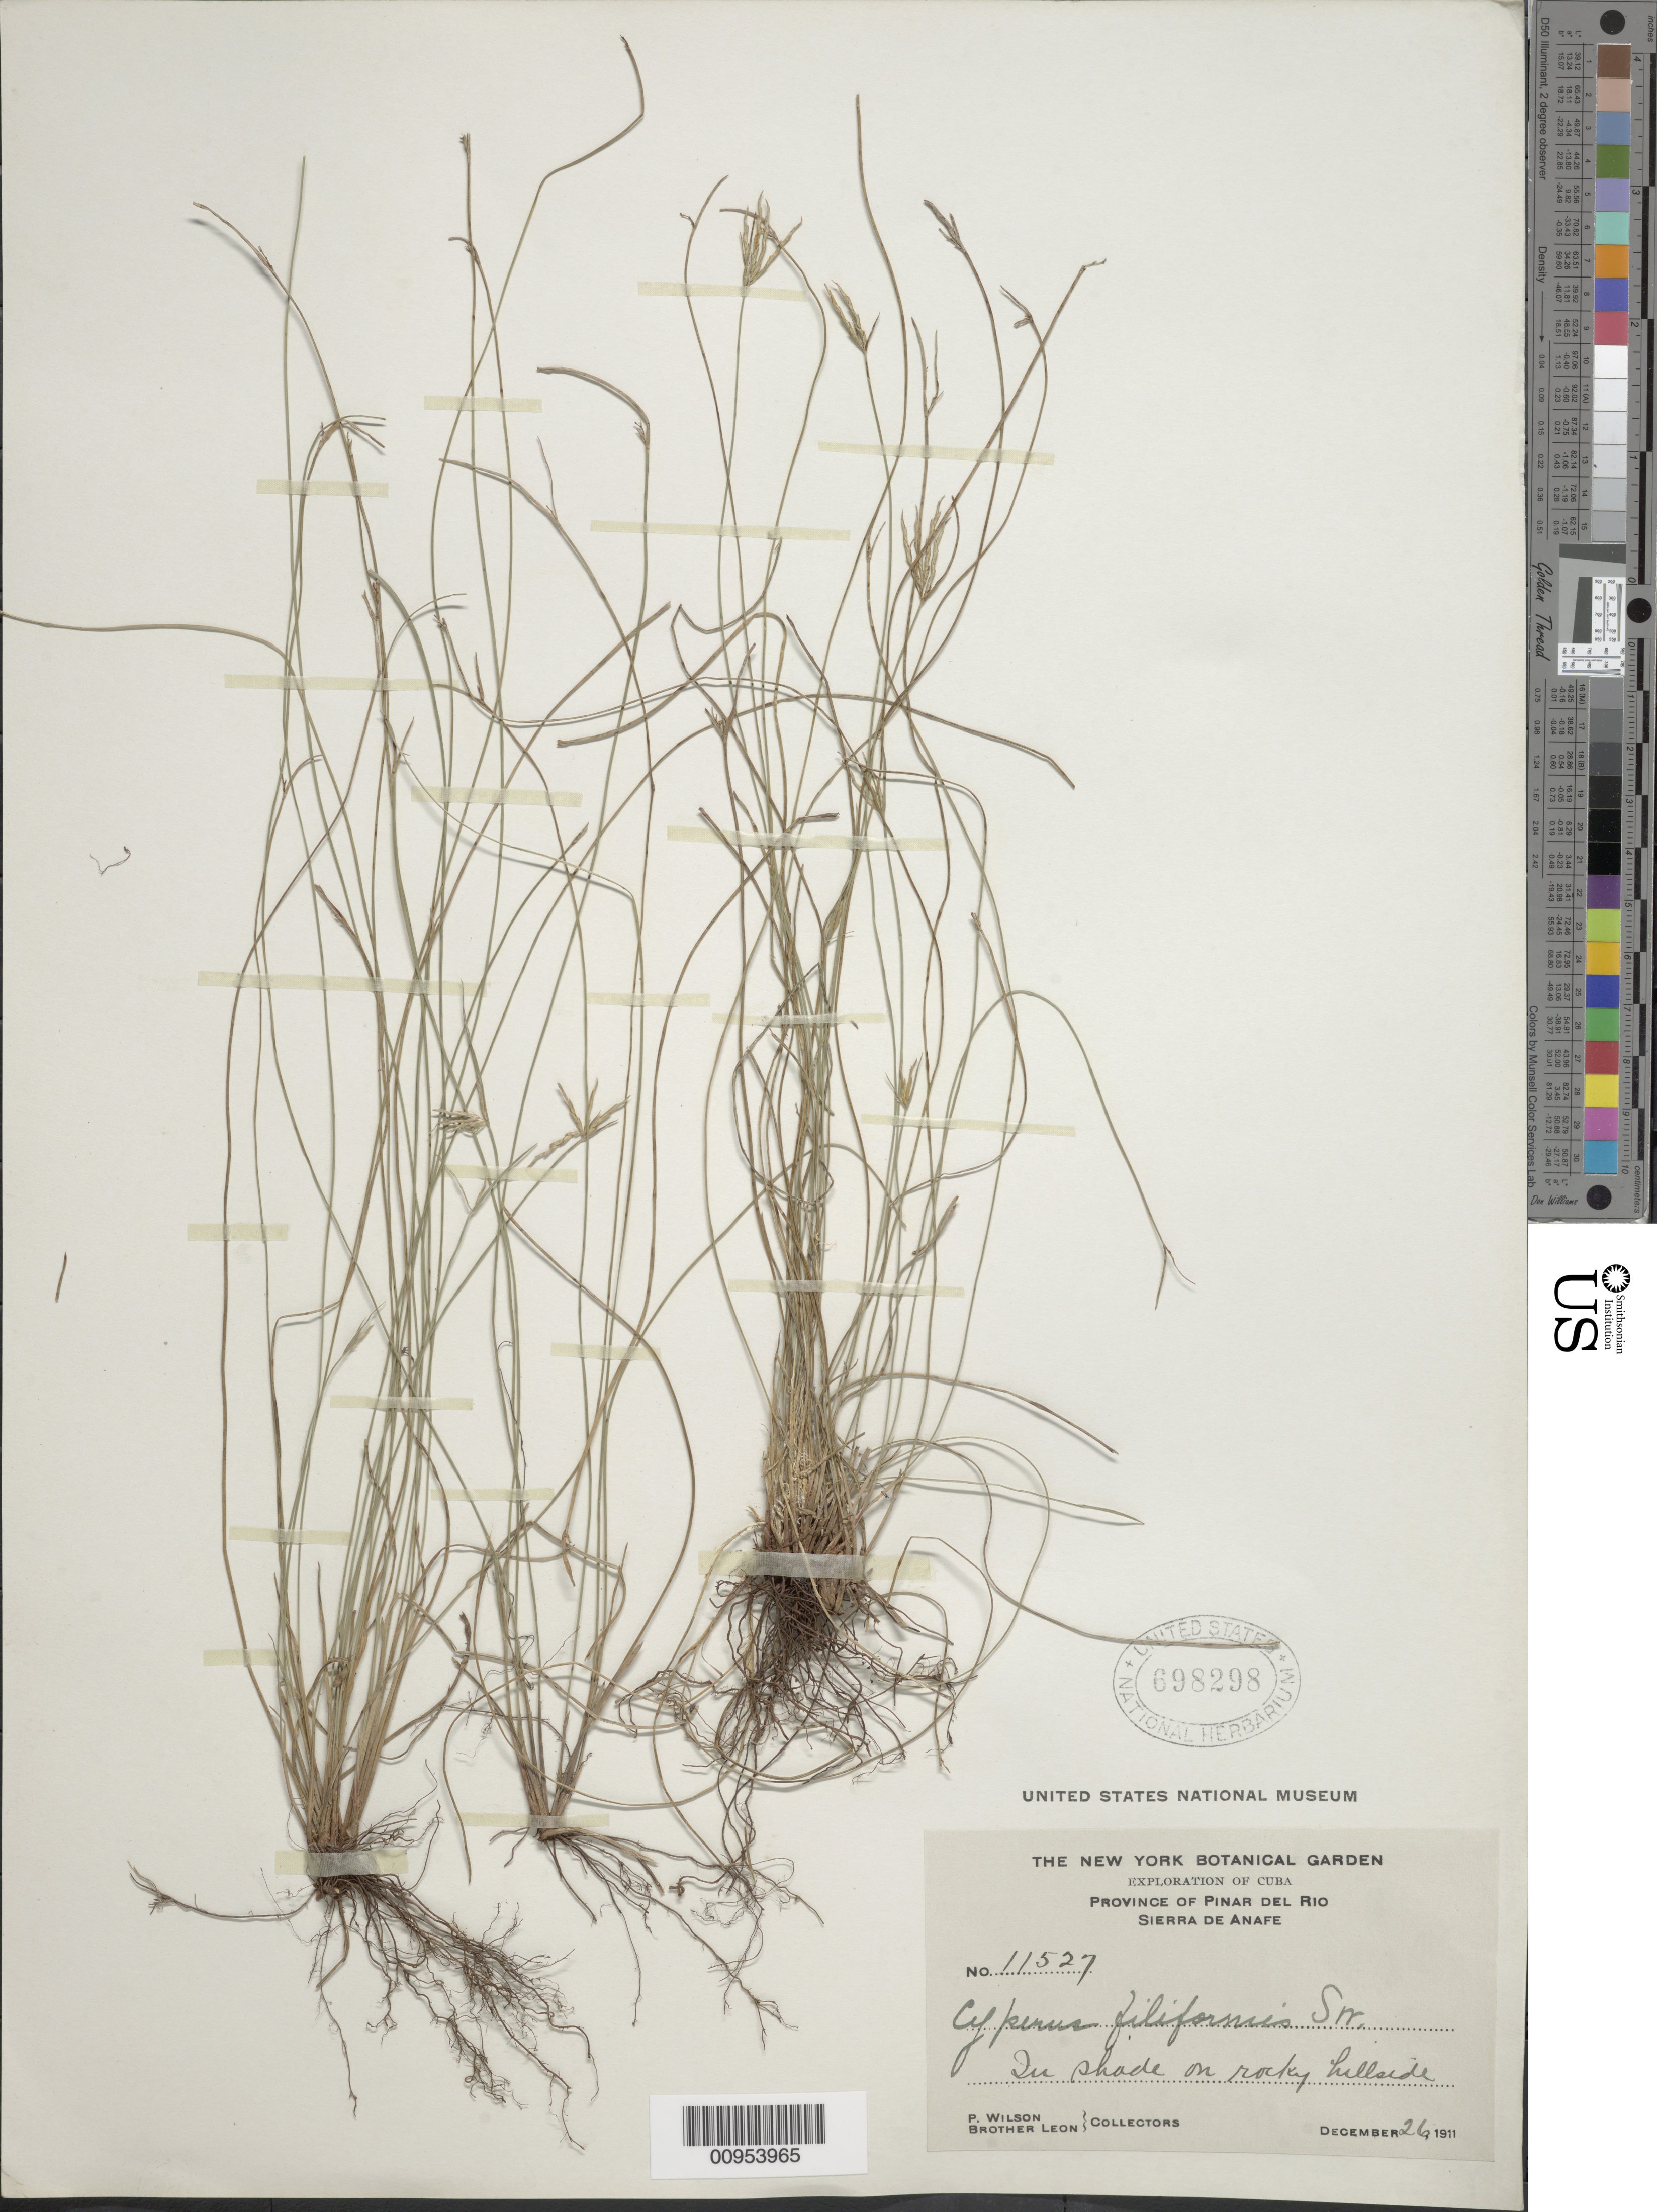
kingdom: Plantae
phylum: Tracheophyta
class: Liliopsida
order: Poales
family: Cyperaceae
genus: Cyperus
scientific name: Cyperus filiformis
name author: Sw.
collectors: P. Wilson & Bro. León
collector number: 11527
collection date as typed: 26 Dec 1911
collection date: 1911-12-26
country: Cuba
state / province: Pinar del Rio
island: Cuba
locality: Sierra de Anafe, hillside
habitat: In shade on rocky hillside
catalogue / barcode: US 698298